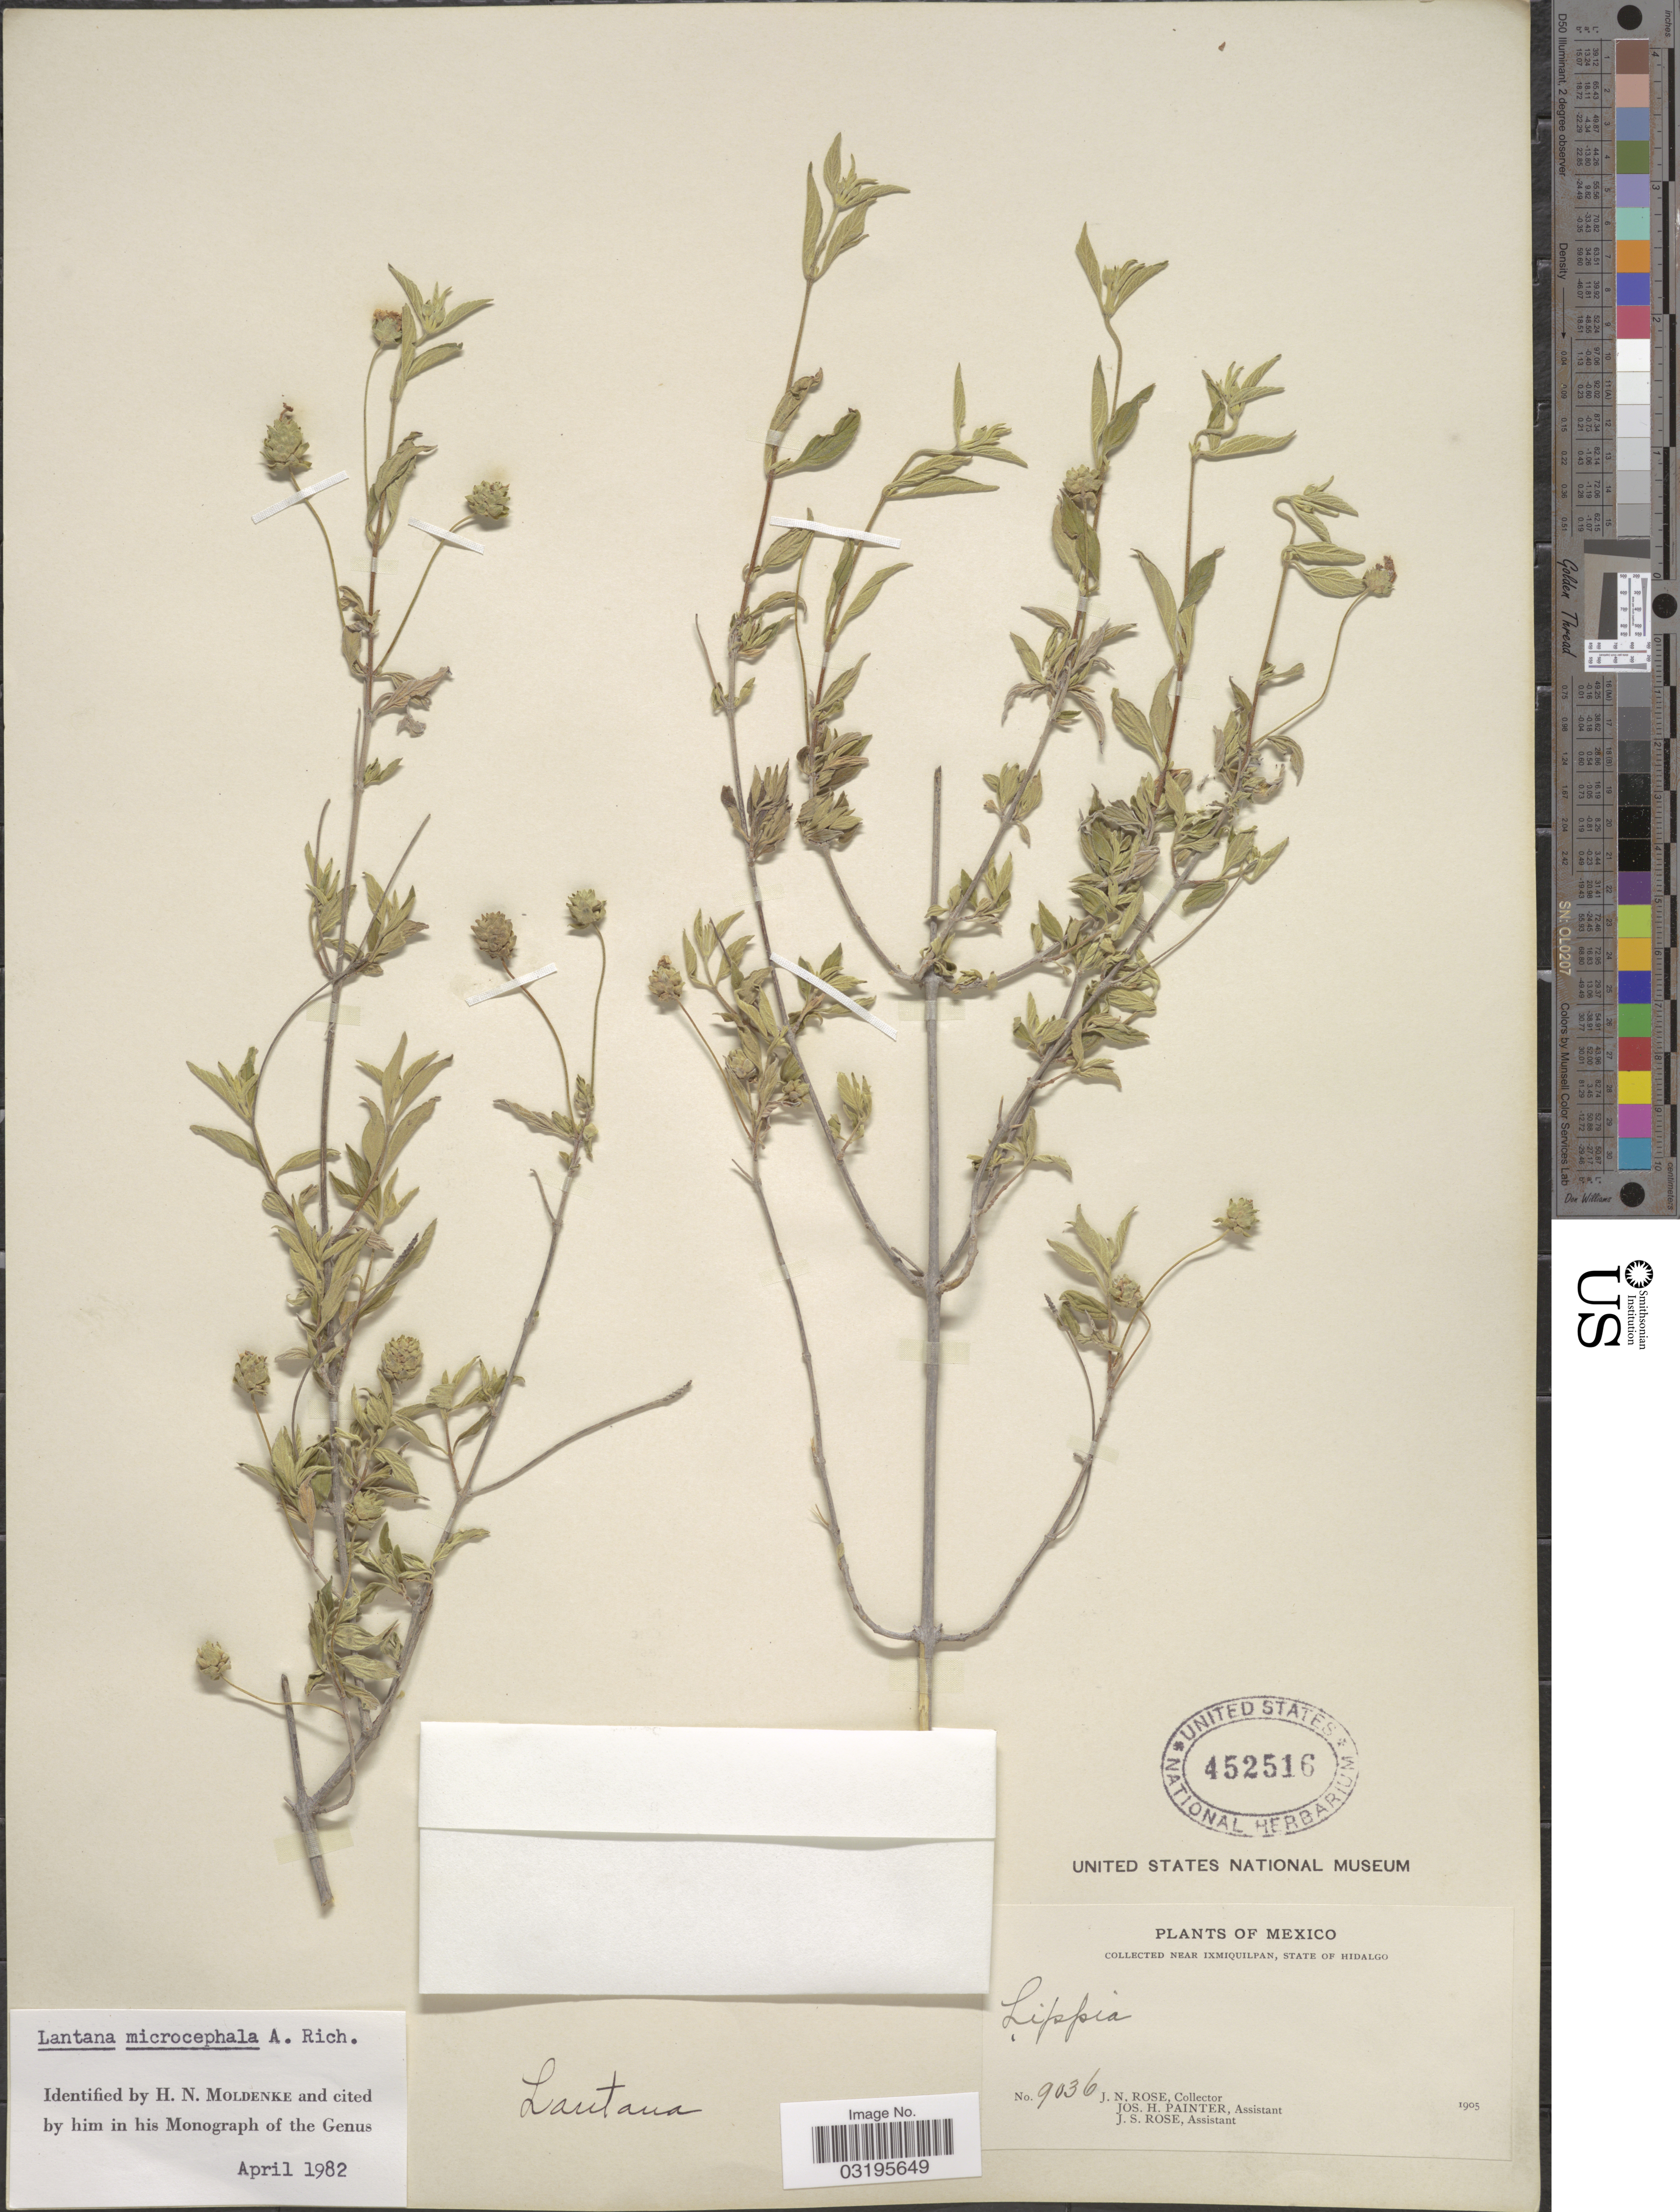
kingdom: Plantae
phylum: Tracheophyta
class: Magnoliopsida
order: Lamiales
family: Verbenaceae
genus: Lantana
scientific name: Lantana microcephala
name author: A. Rich. in Sagra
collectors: J. N. Rose, J. H. Painter & J. S. Rose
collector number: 9036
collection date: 1905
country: Mexico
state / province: Hidalgo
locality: Near Ixmiquilpan.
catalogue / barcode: US 452516